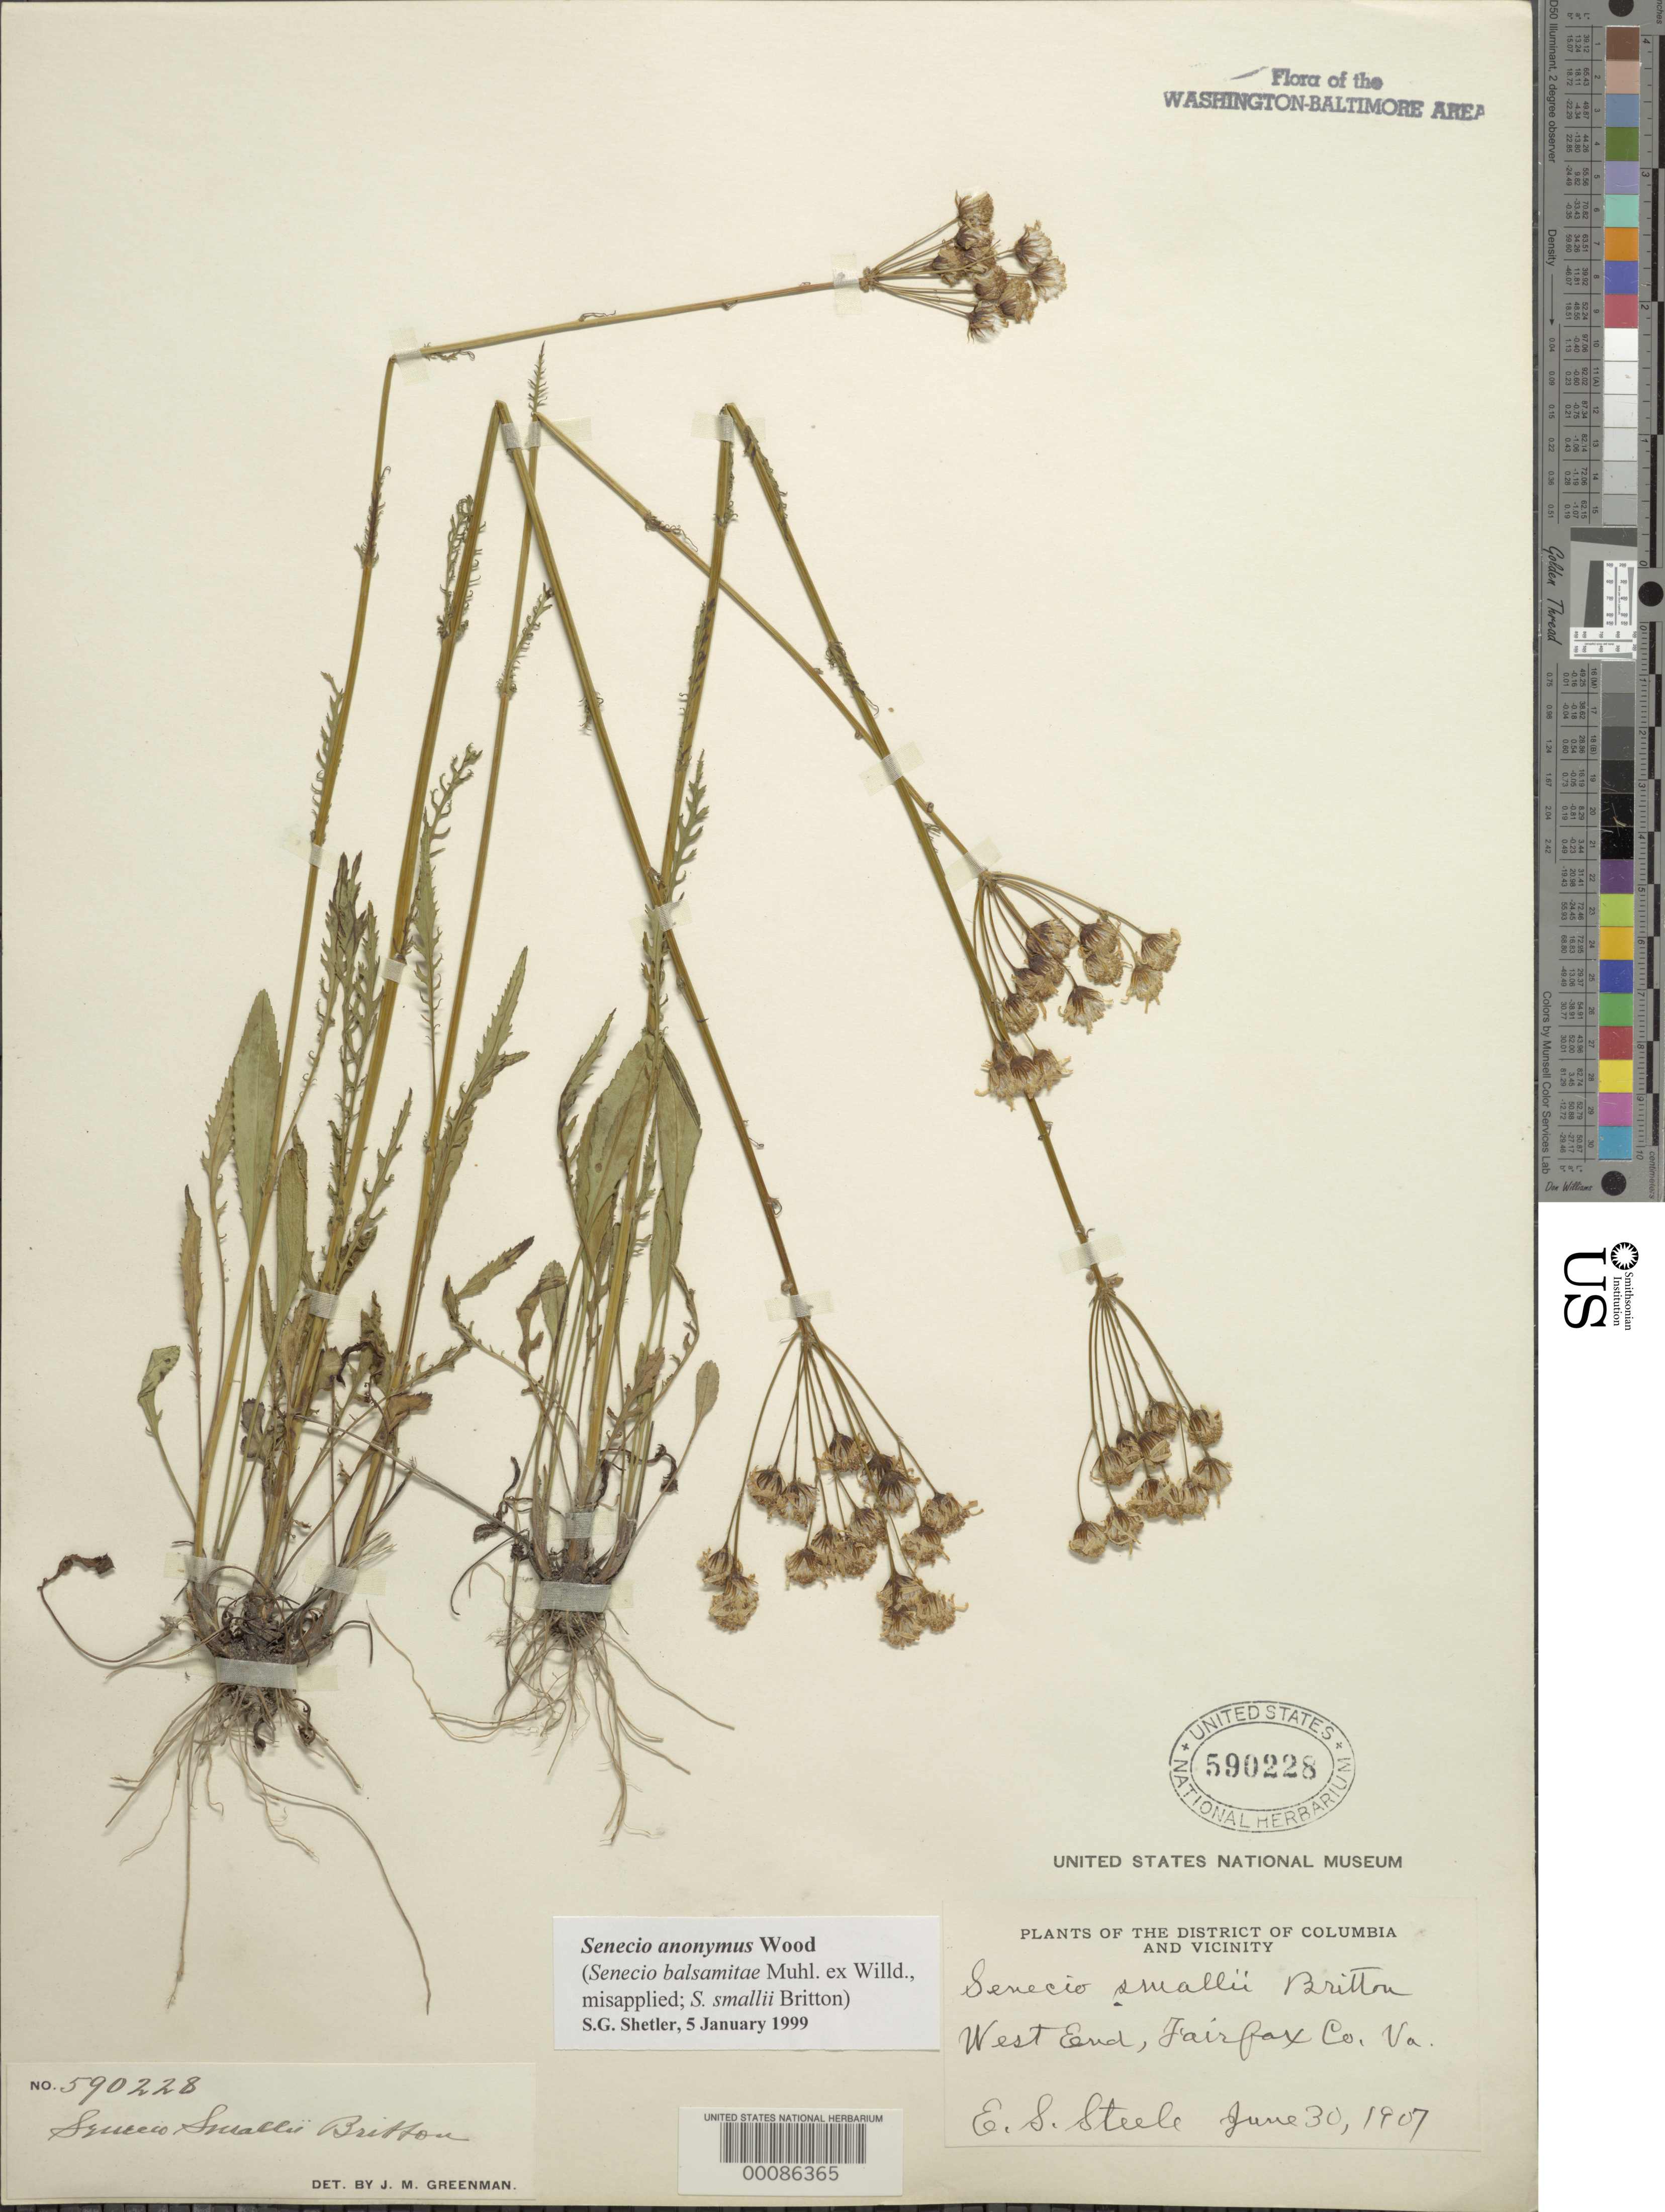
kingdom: Plantae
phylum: Tracheophyta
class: Magnoliopsida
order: Asterales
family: Asteraceae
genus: Packera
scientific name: Packera anonyma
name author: (Alph. Wood) W.A. Weber & Á. Löve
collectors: E. Steele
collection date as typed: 30 Jun 1907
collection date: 1907-06-30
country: United States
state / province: Virginia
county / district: Fairfax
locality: west end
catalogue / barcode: US 590228